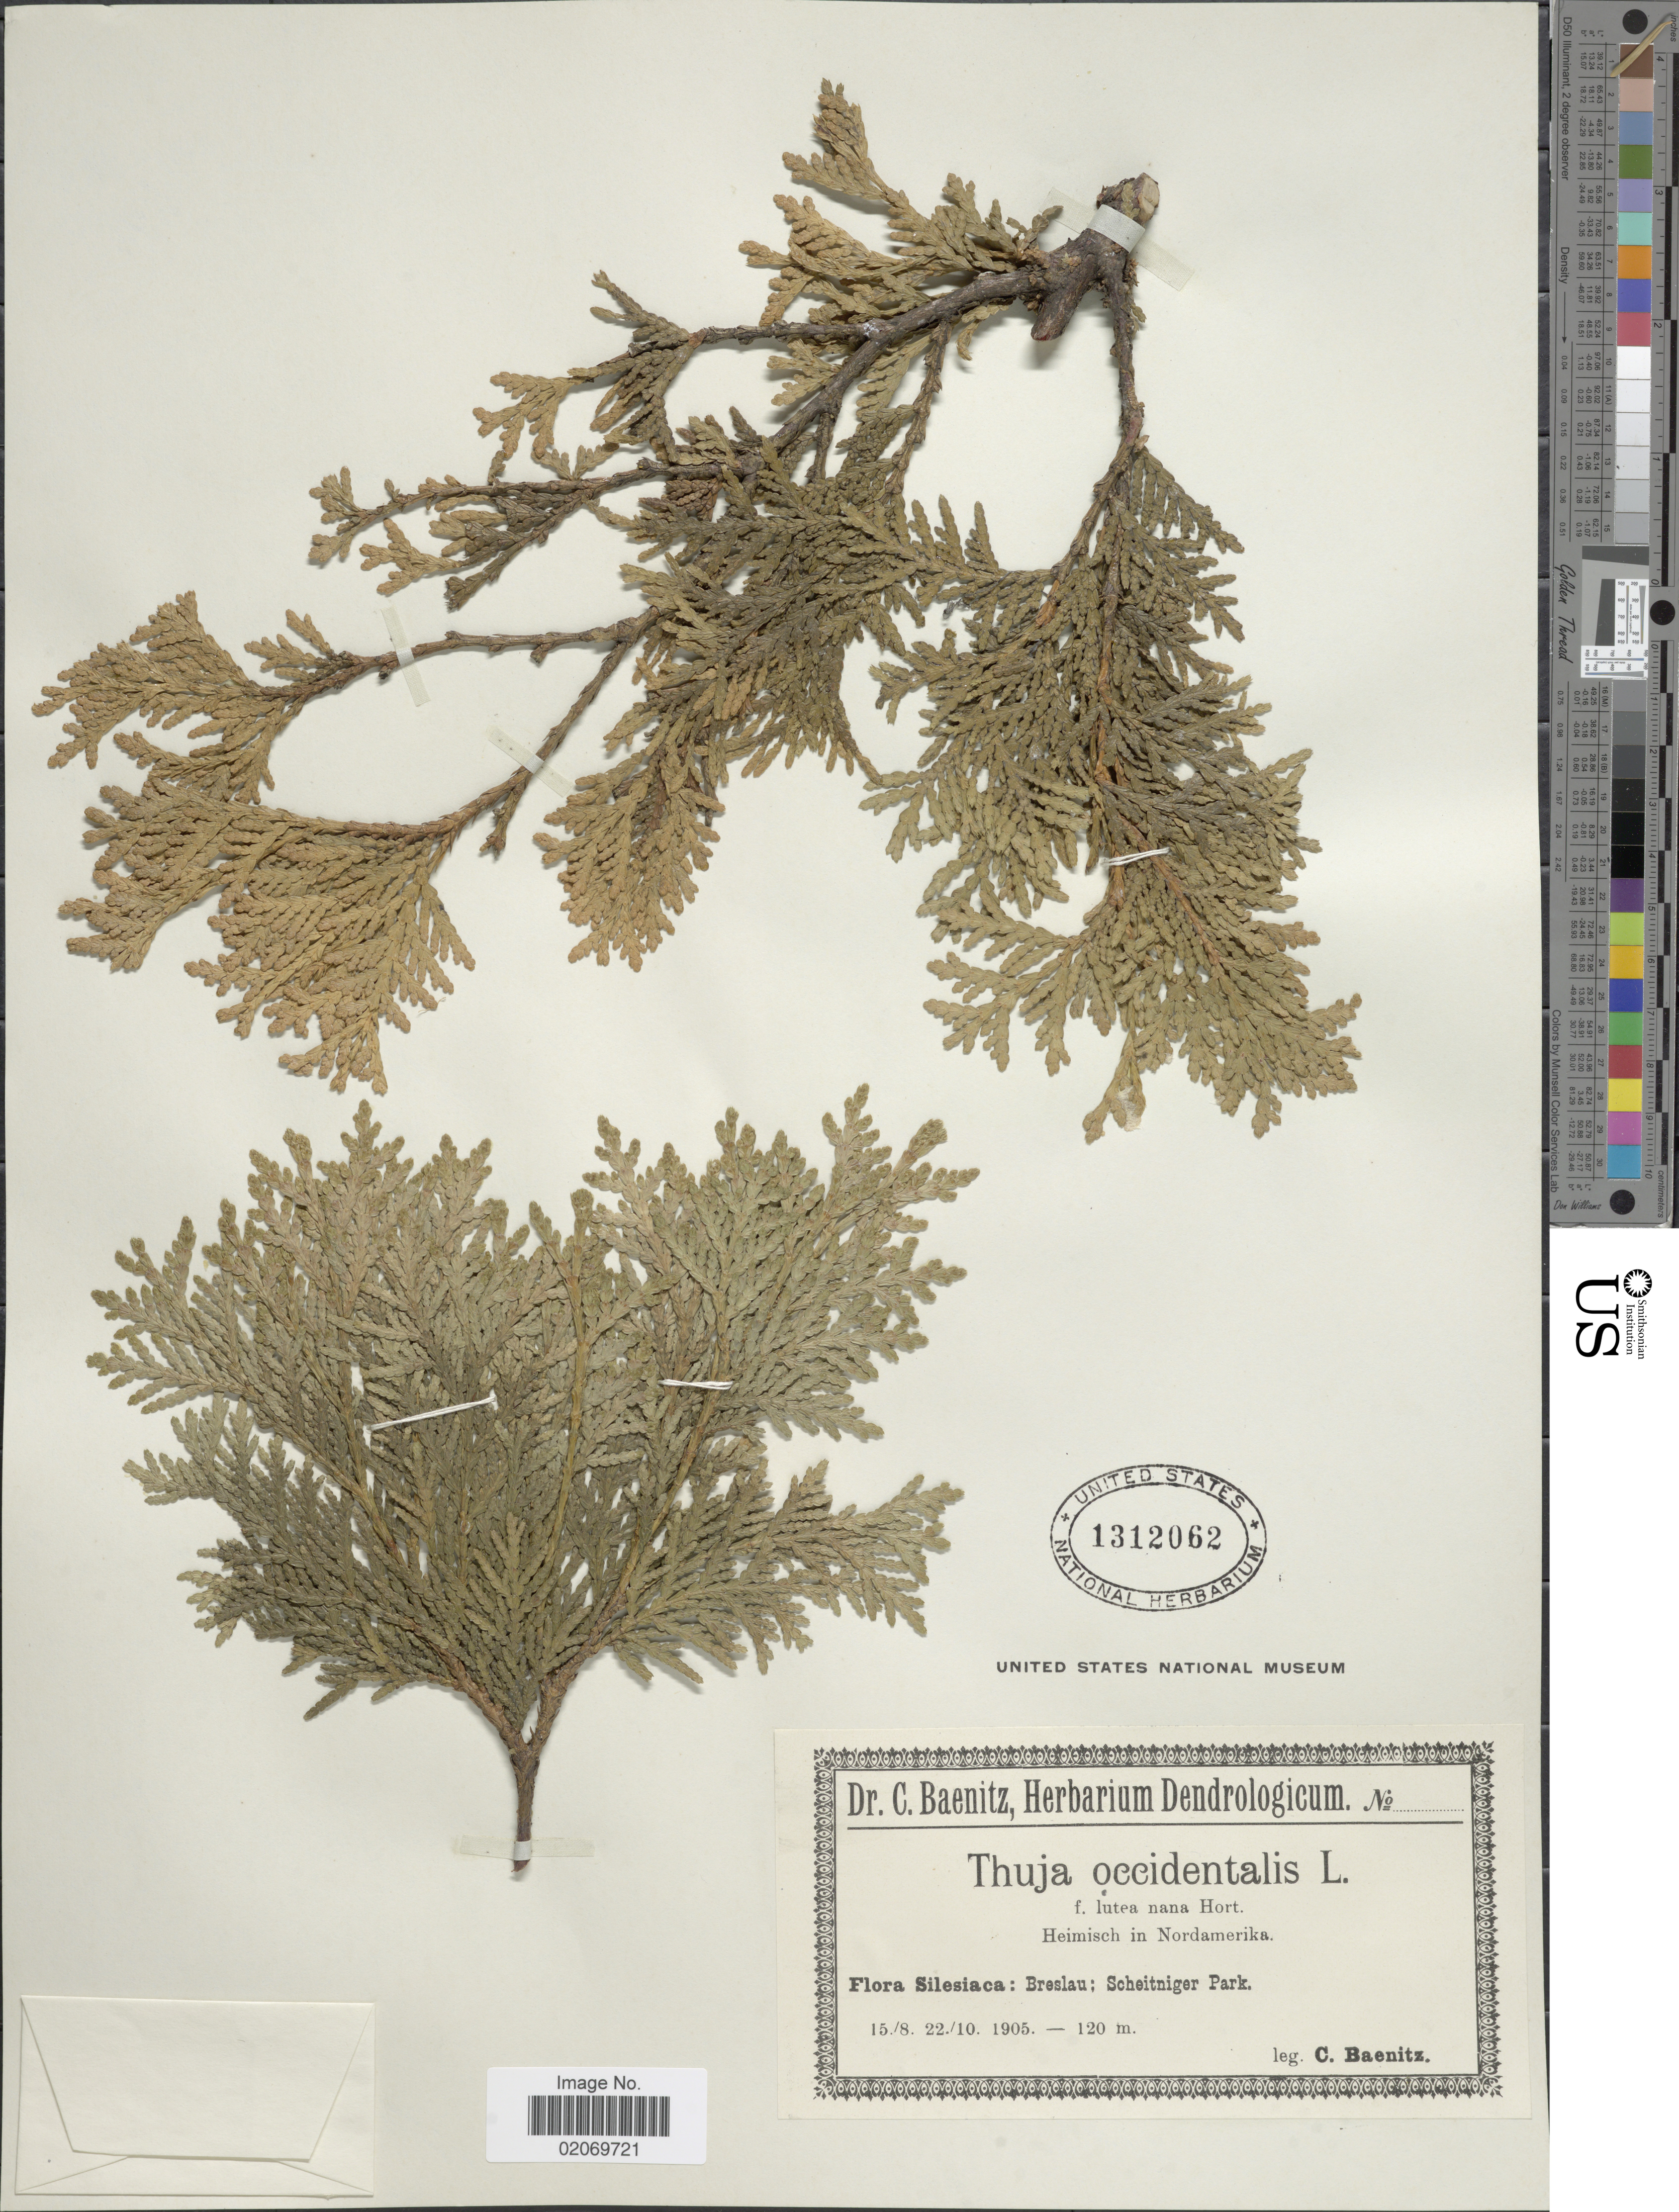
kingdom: Plantae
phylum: Tracheophyta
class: Pinopsida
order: Pinales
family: Cupressaceae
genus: Thuja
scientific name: Thuja occidentalis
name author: L.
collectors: C. G. Baenitz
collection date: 1905-08-15/1905-10-22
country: Poland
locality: Silesiaca: Breslau; Scheitniger Park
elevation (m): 120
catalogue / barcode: US 1312062